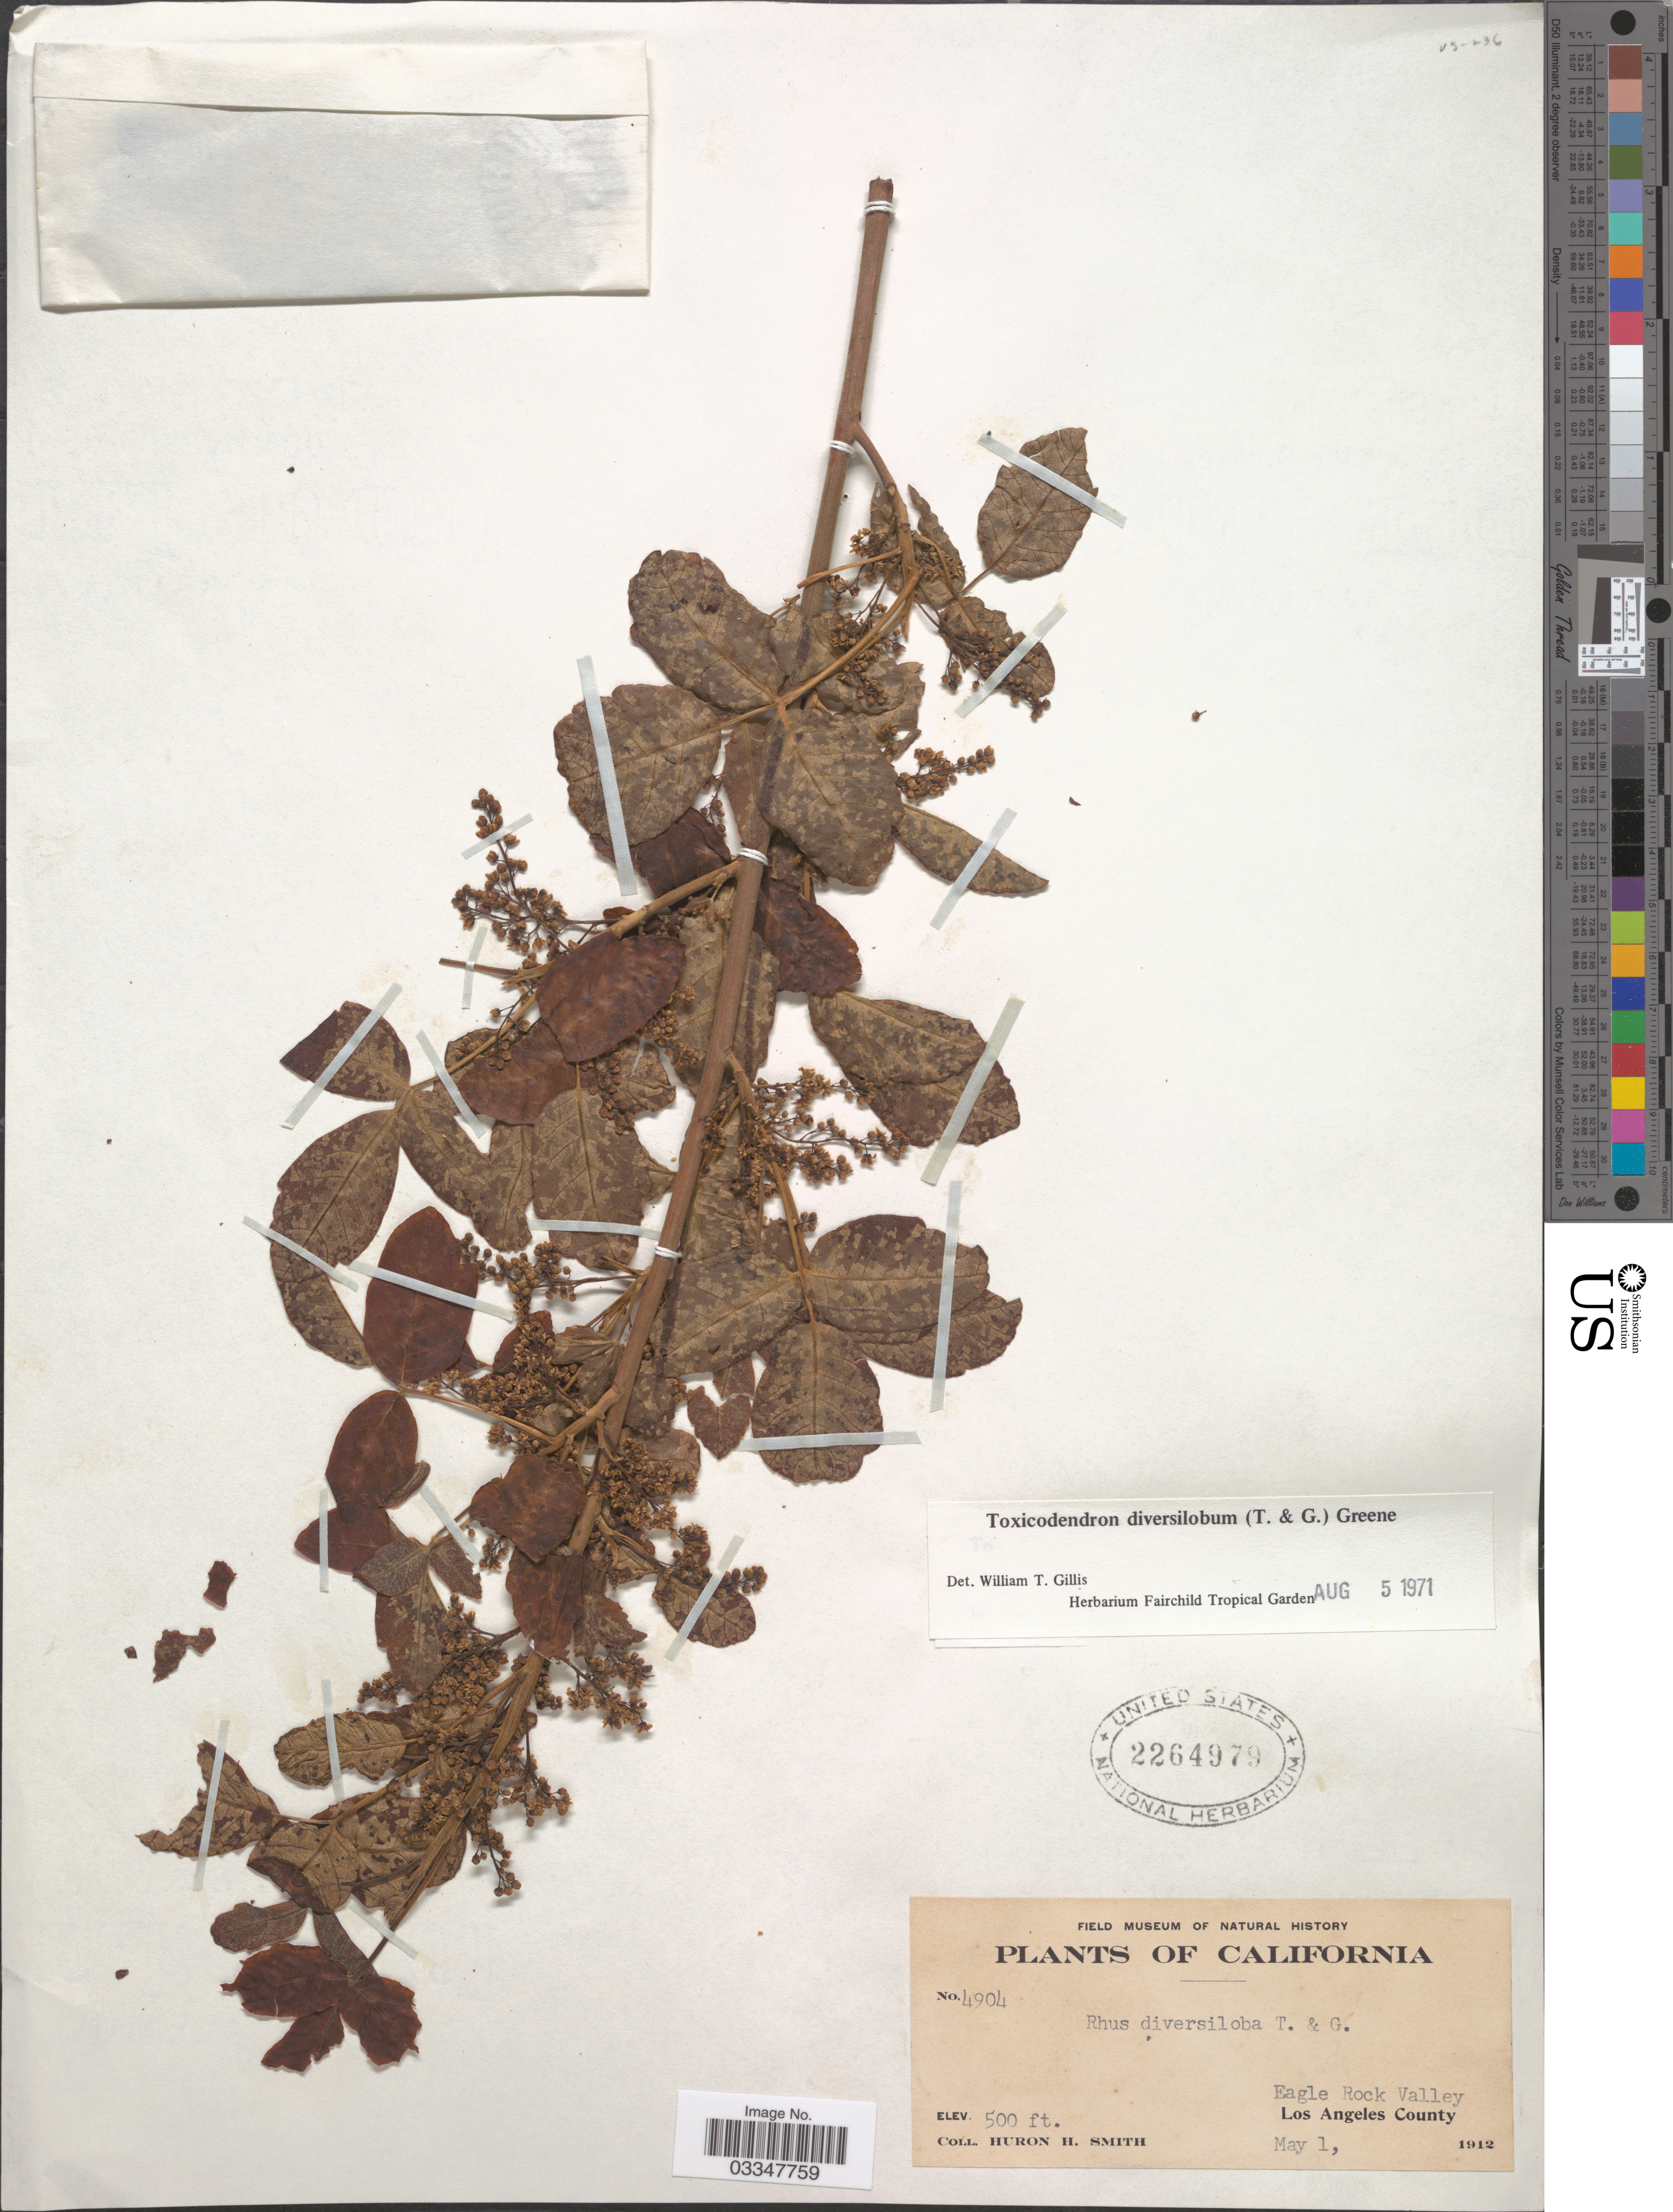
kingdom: Plantae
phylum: Tracheophyta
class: Magnoliopsida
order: Sapindales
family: Anacardiaceae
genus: Toxicodendron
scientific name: Toxicodendron diversilobum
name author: (Torr. & A. Gray) Greene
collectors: Huron H. Smith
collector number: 4904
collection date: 1912-05-01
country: United States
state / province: California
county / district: Los Angeles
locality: Eagle Rock Valley. Los Angeles County.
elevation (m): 152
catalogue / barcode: US 2264979